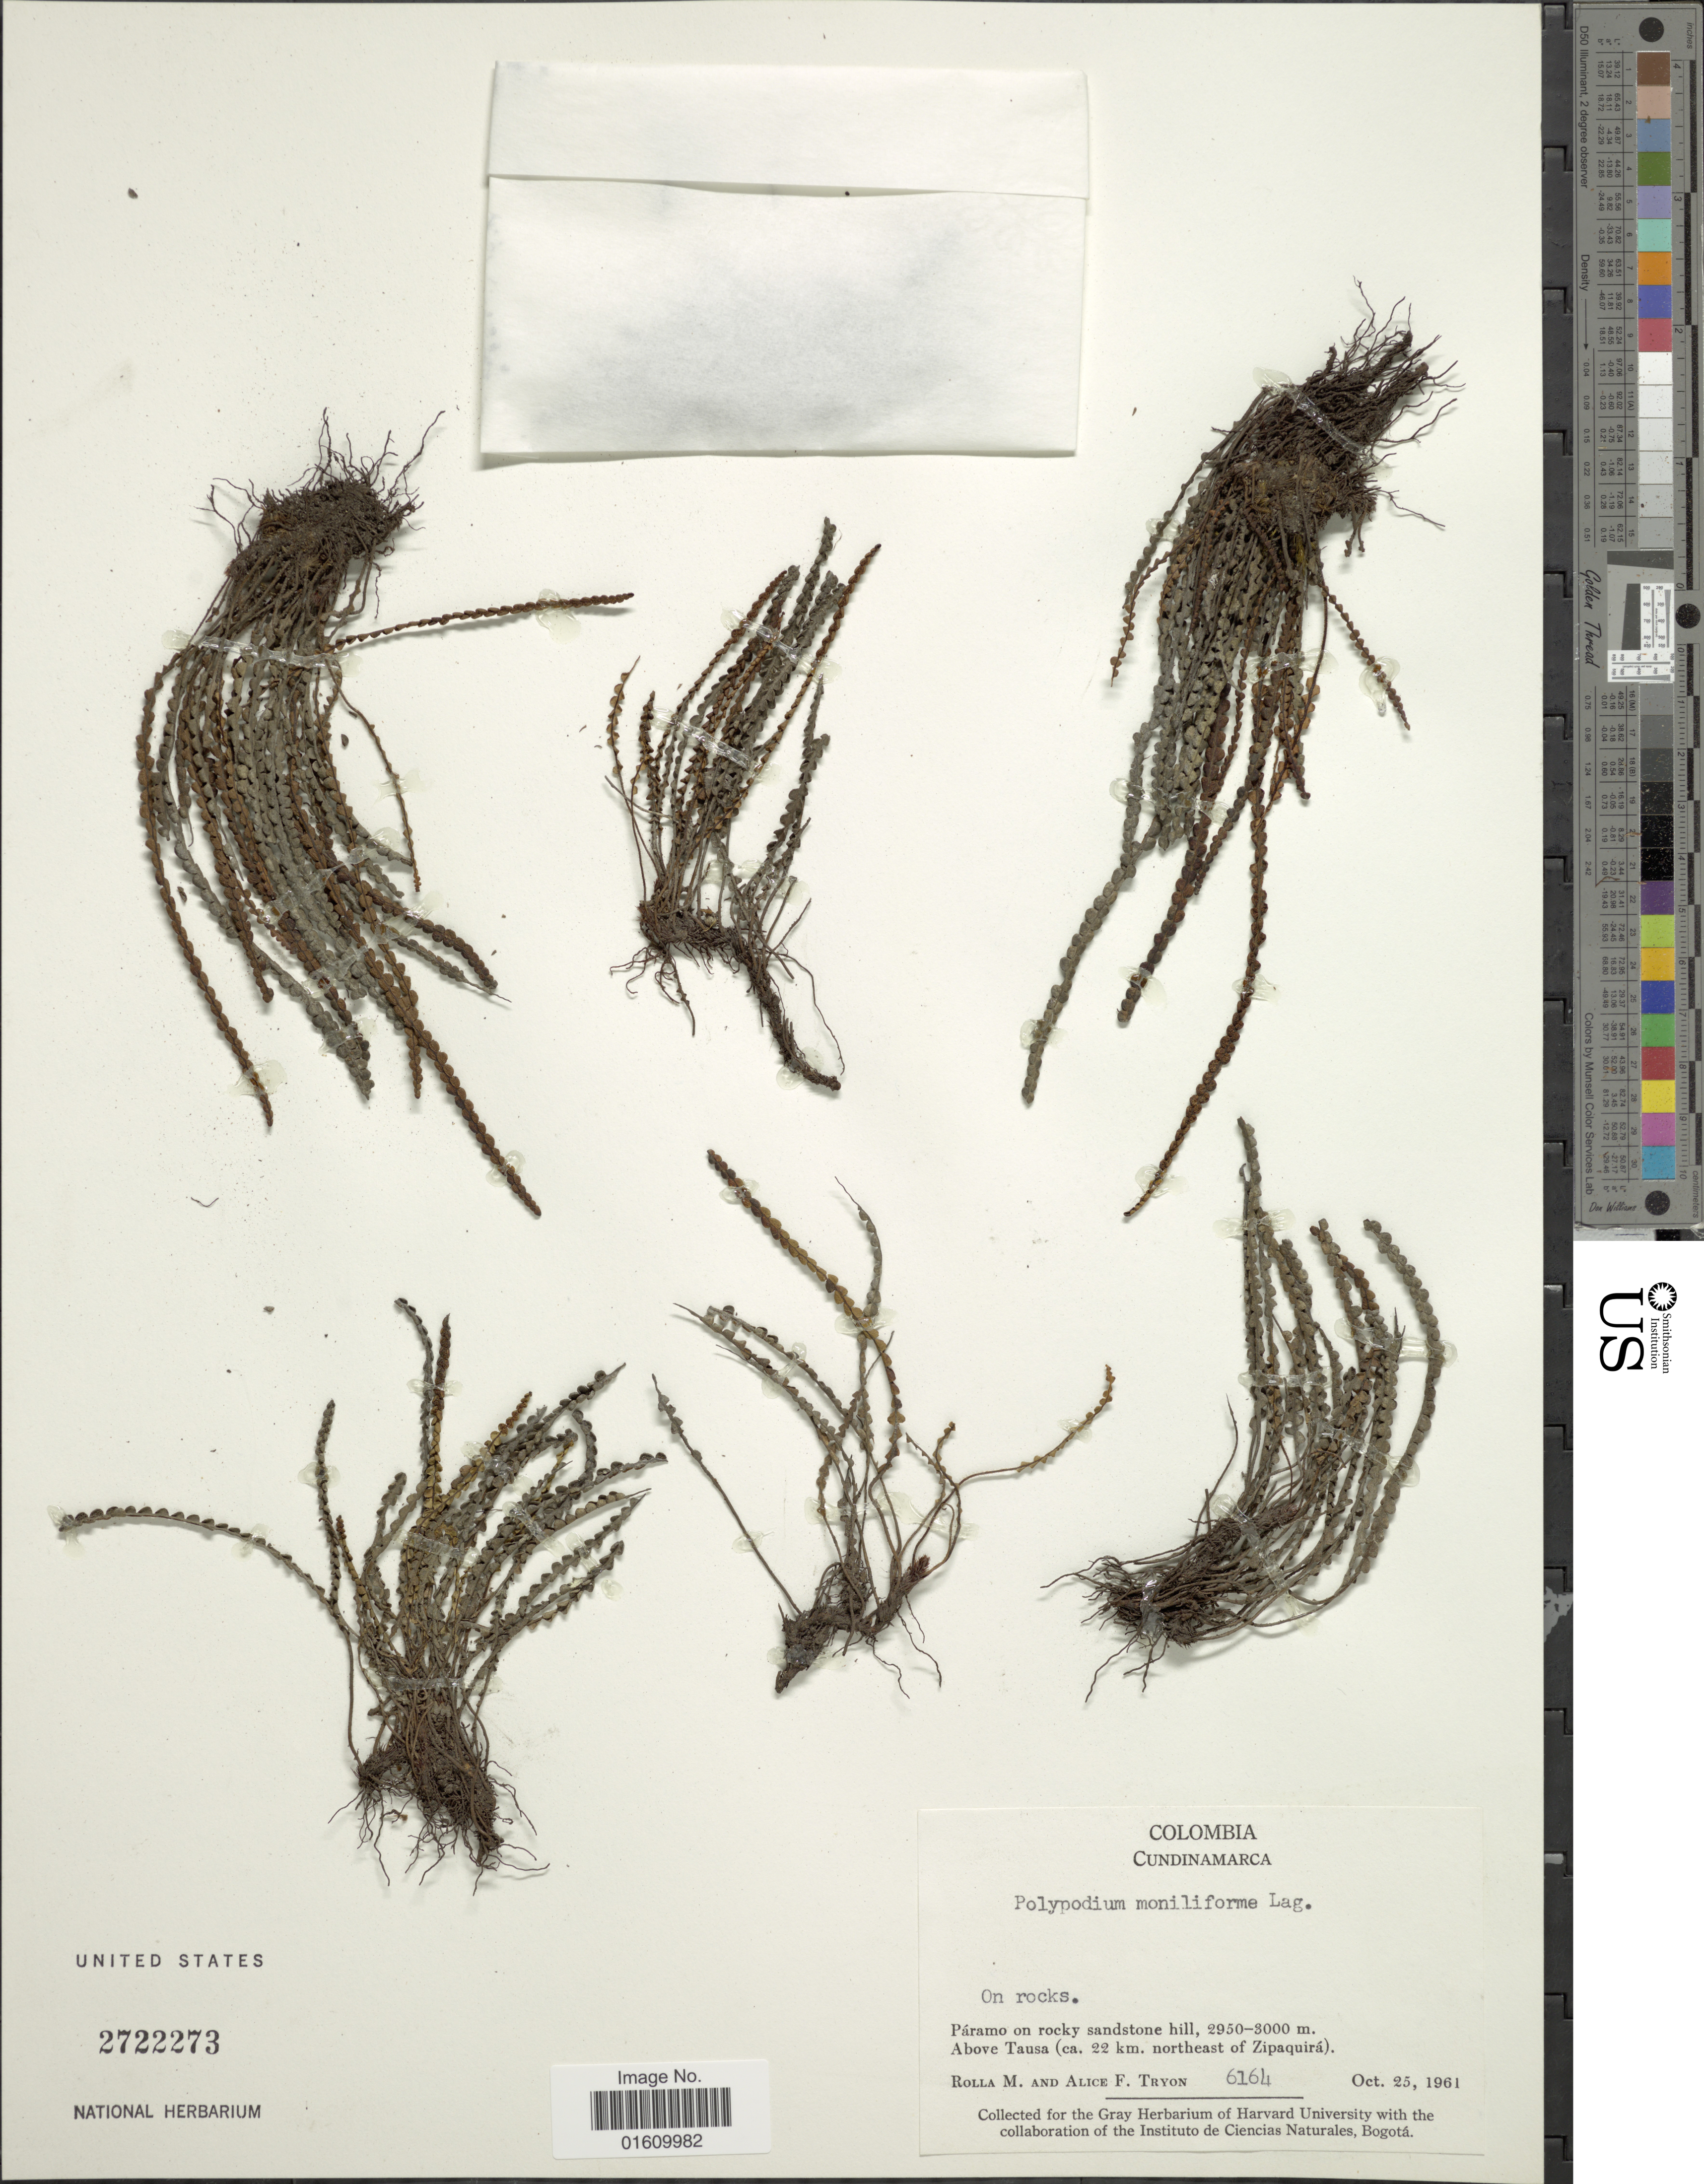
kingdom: Plantae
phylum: Tracheophyta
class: Polypodiopsida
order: Polypodiales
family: Polypodiaceae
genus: Melpomene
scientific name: Melpomene moniliformis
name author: (Lag. ex Sw.) A.R. Sm. & R.C. Moran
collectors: R. M. Tryon & A. F. Tryon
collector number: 6164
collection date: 1961-10-25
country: Colombia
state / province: Cundinamarca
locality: Paramo on rocky sandstone hill, above Tausa ( ca. 22 km northeast of Zipaquira ).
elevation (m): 2950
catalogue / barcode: US 2722273